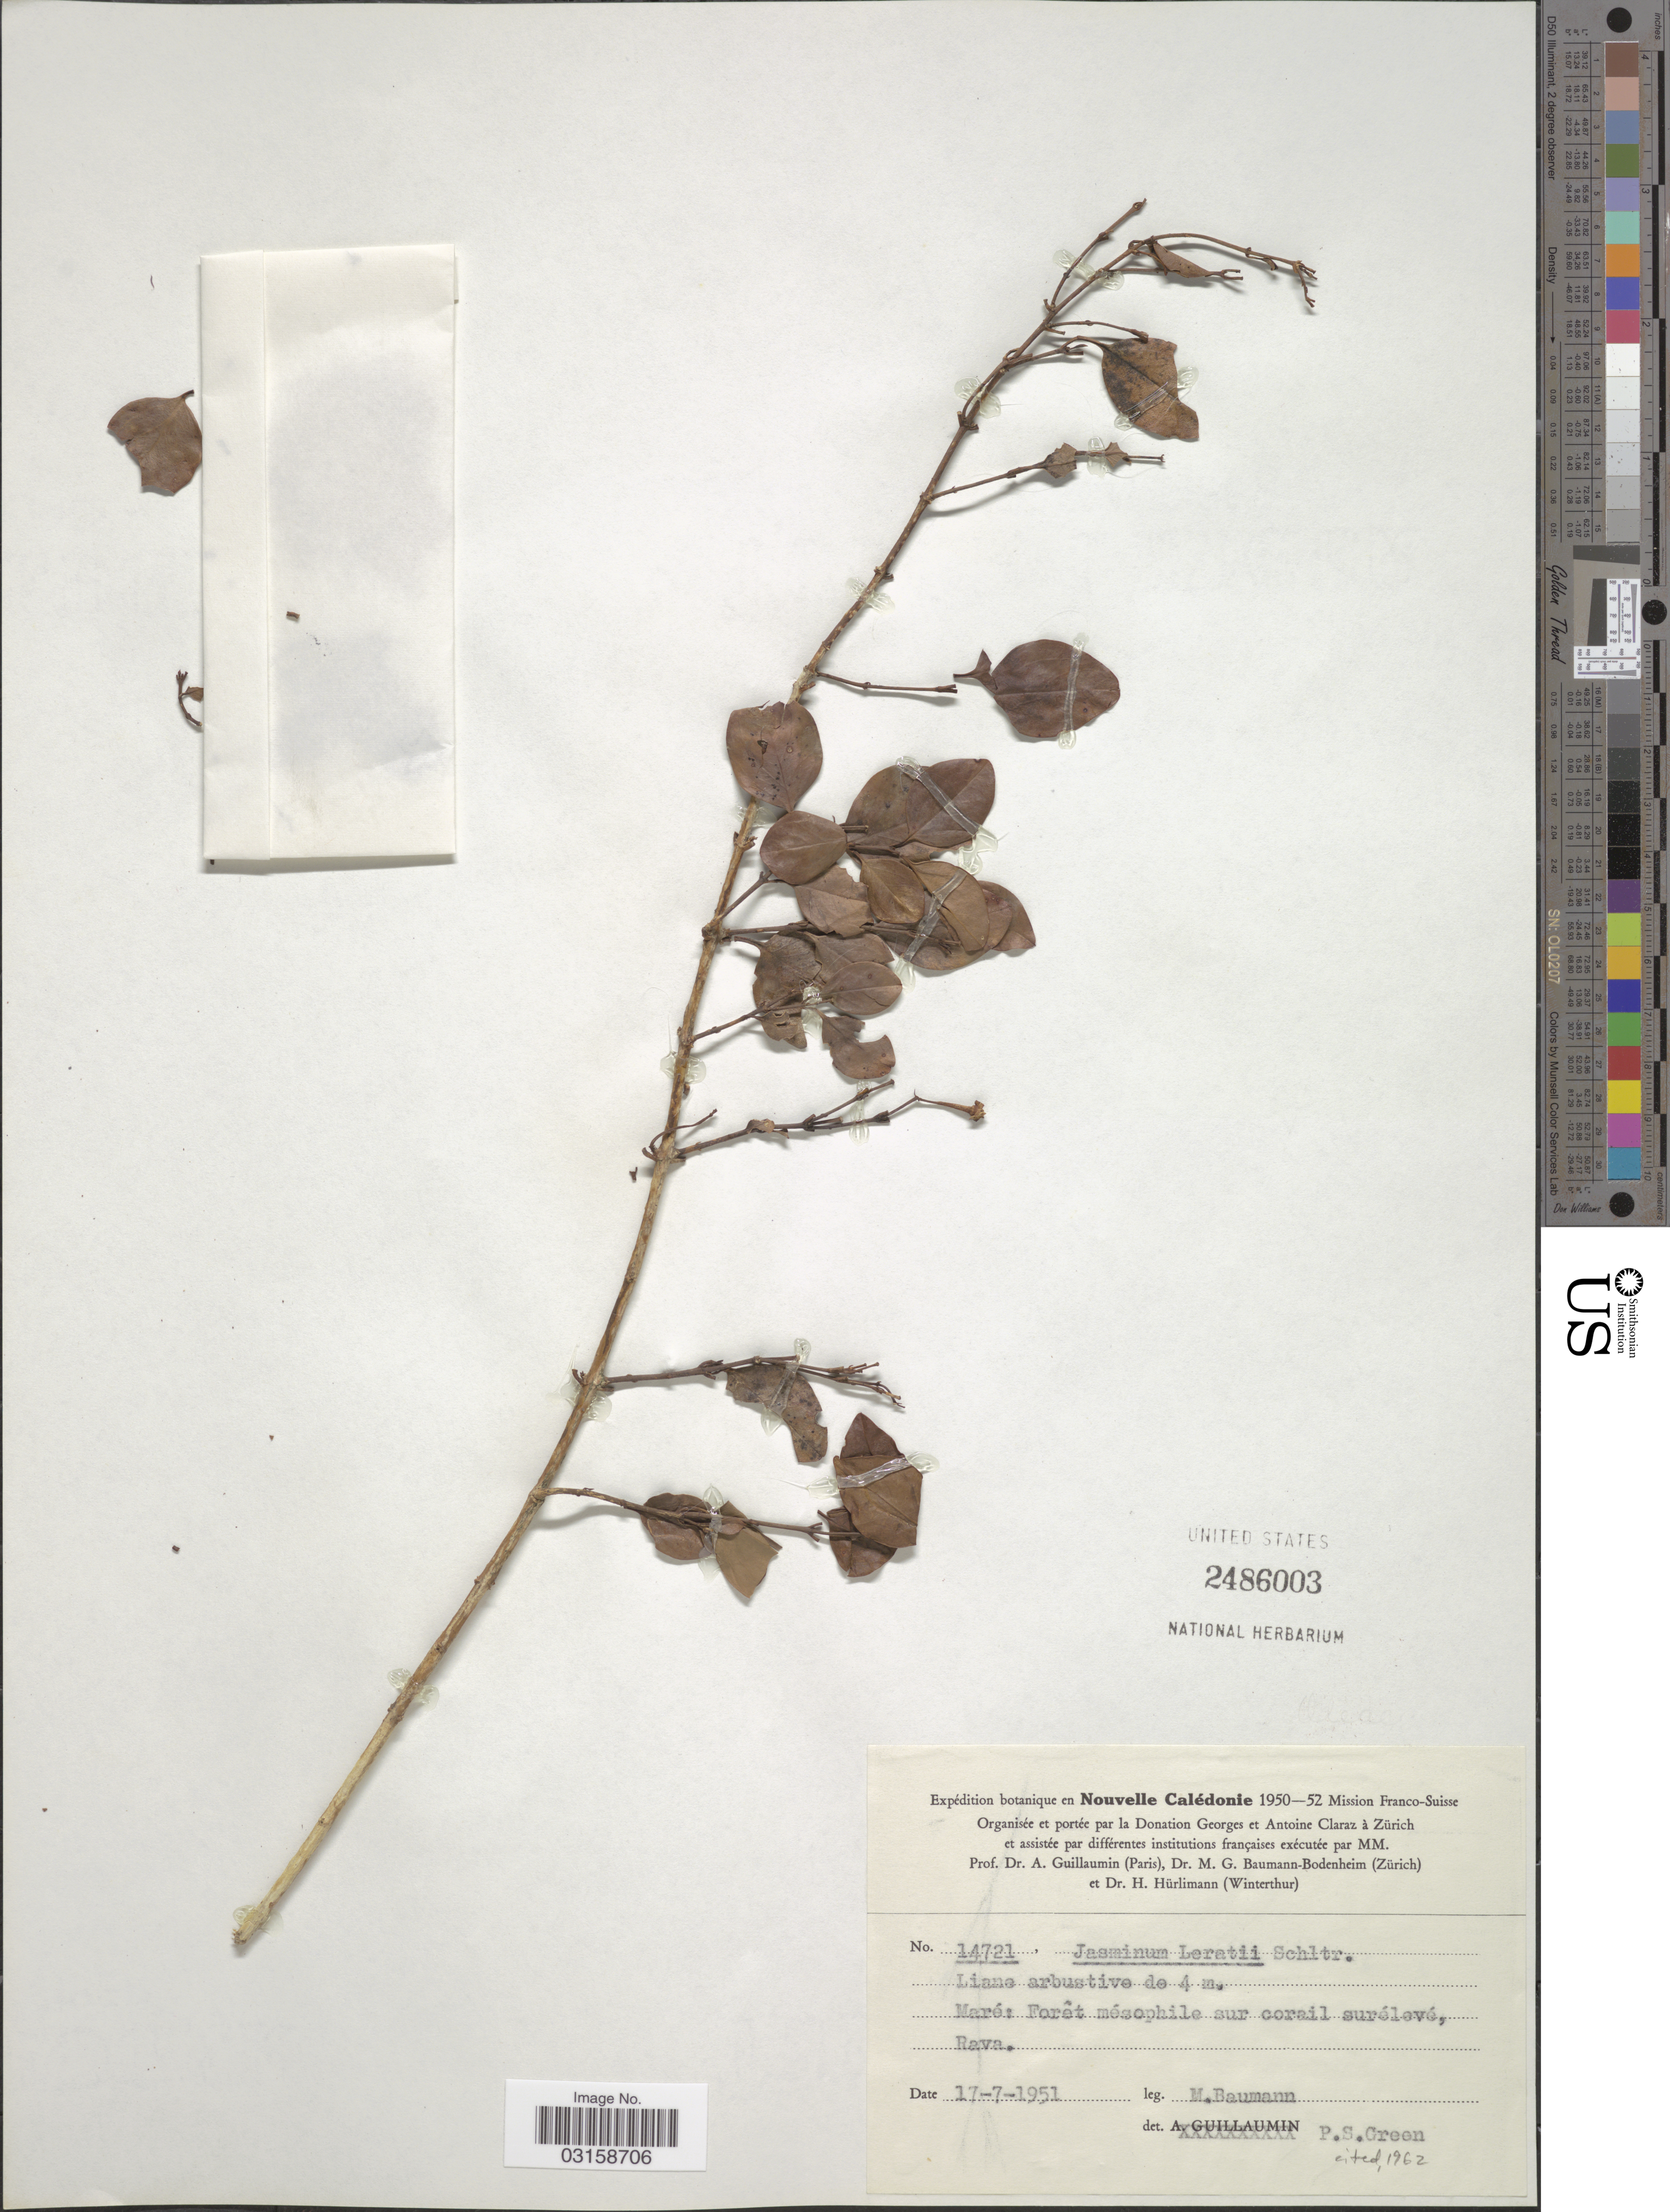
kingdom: Plantae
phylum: Tracheophyta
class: Magnoliopsida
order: Lamiales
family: Oleaceae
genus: Jasminum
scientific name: Jasminum leratii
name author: Schltr.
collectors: M. Baumann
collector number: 14721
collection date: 1951-07-17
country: New Caledonia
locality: Nouvelle Calédonie. Rava.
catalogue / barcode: US 2486003